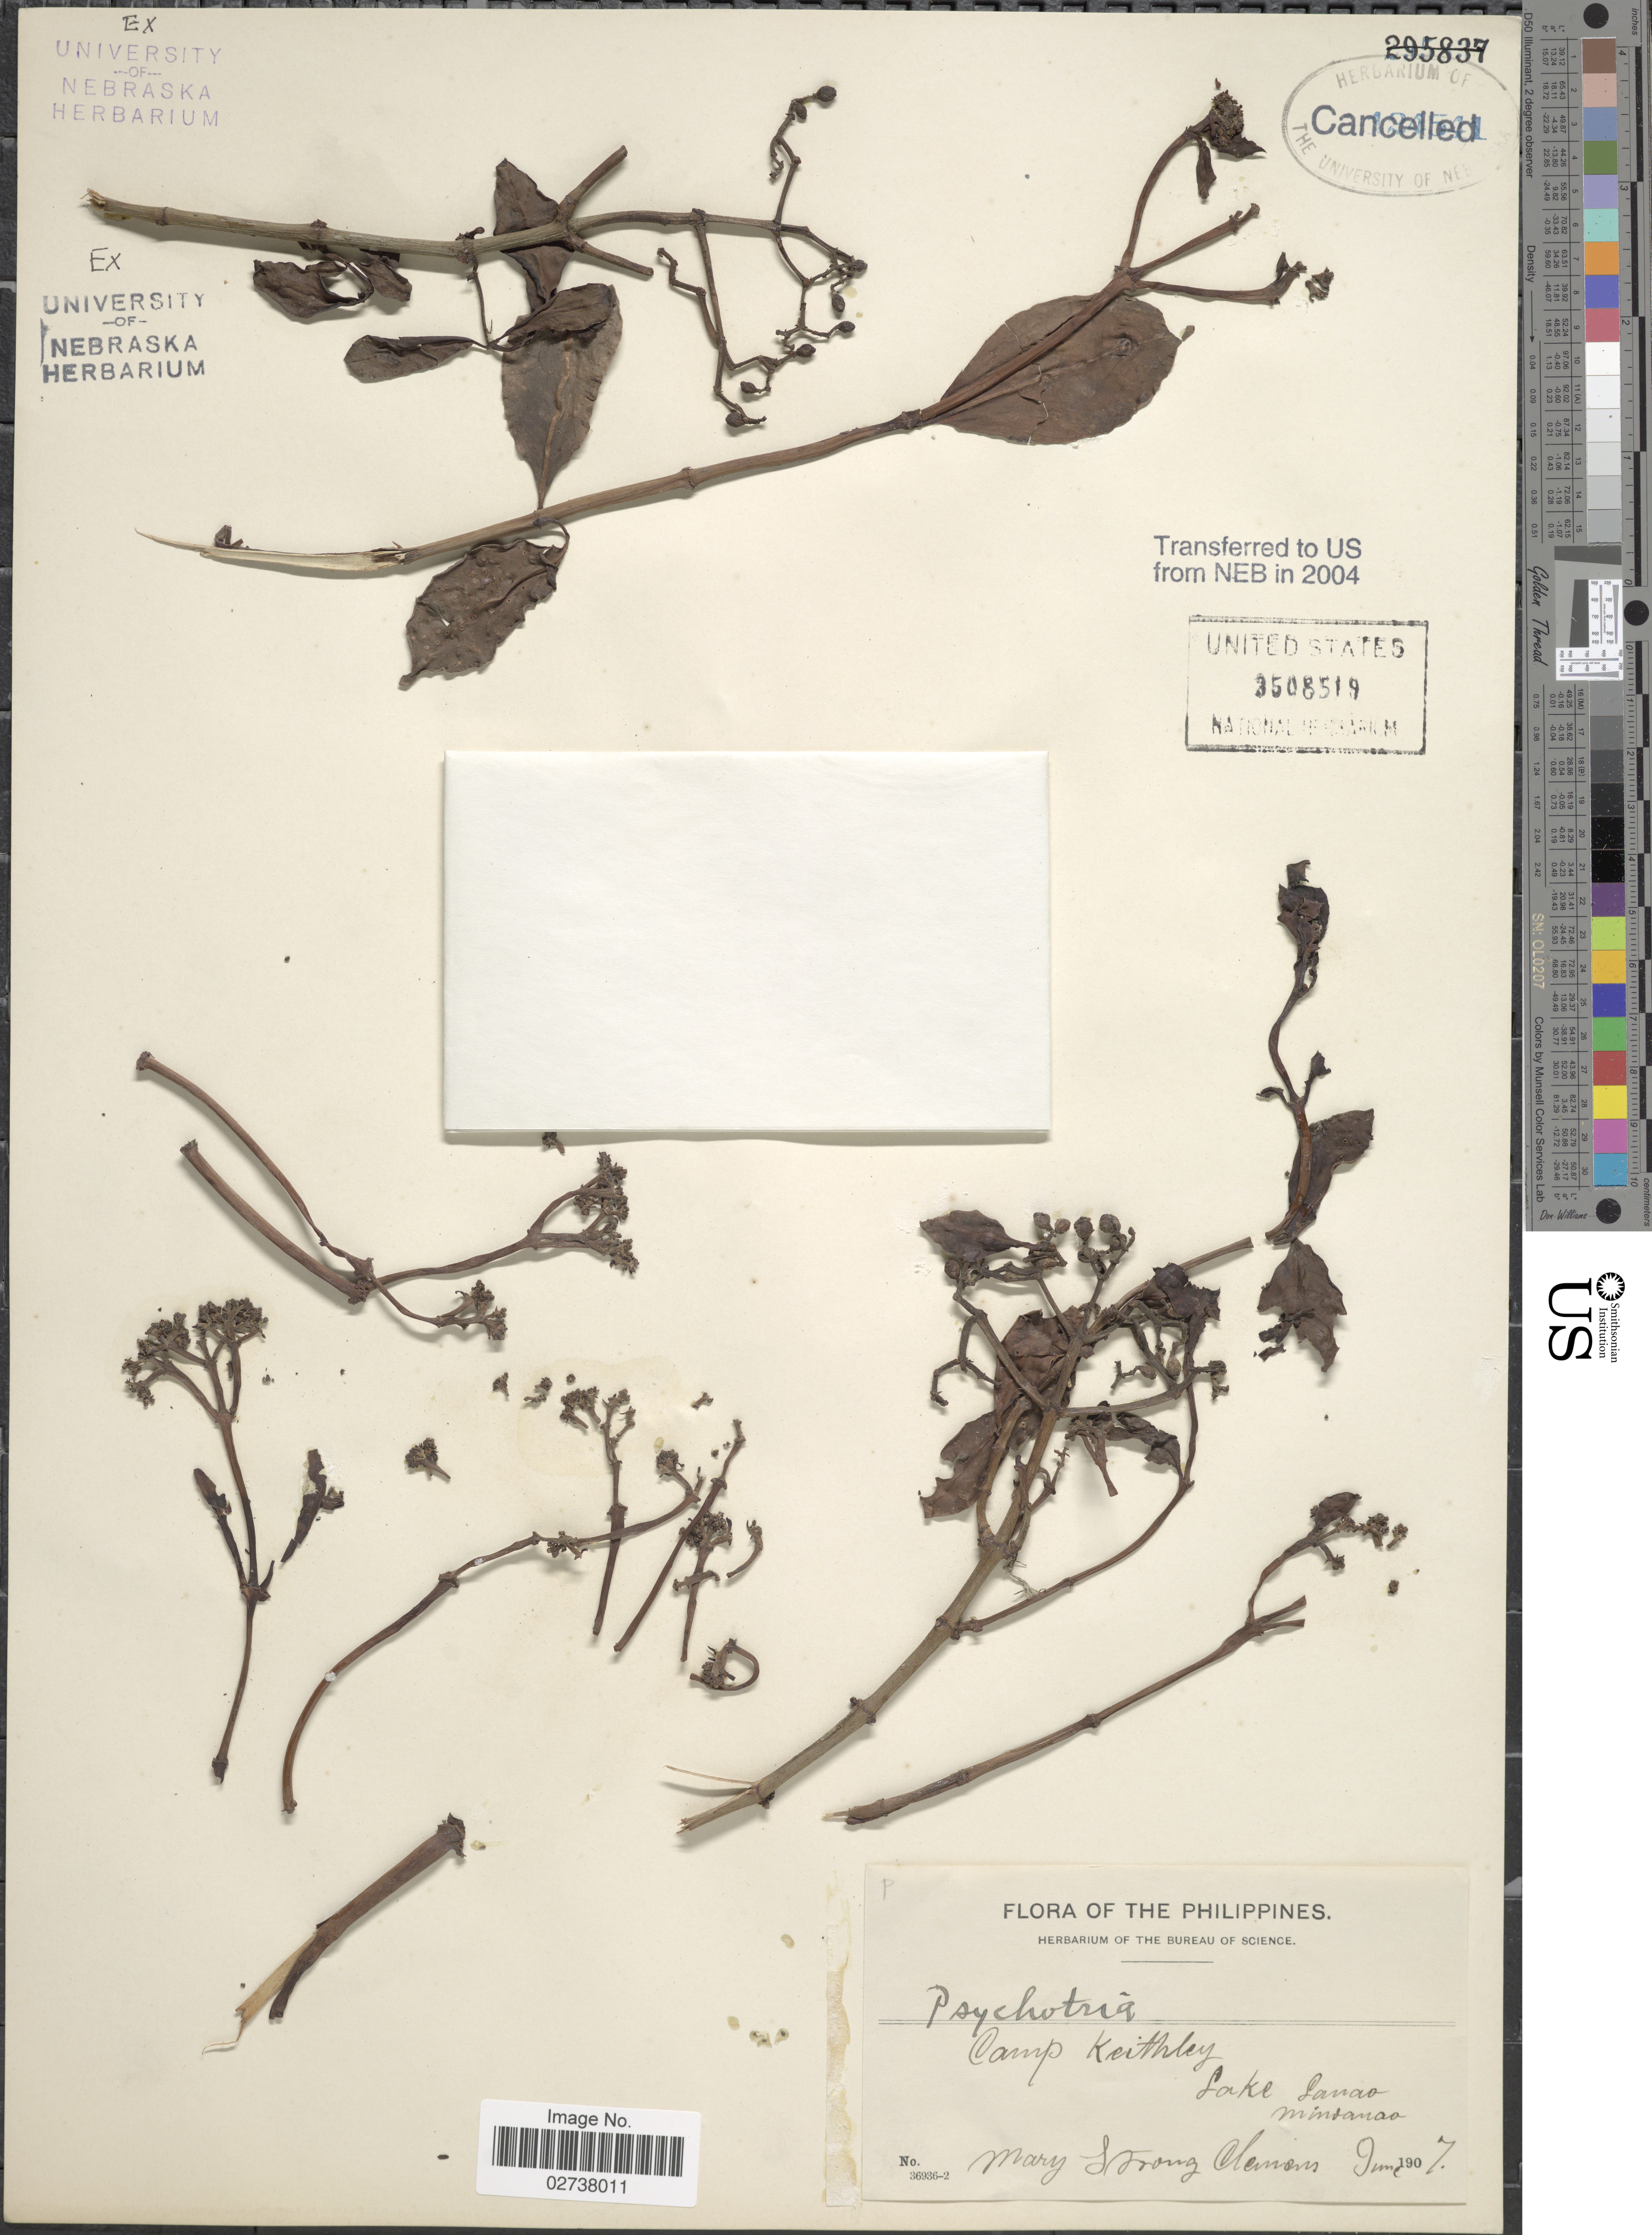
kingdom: Plantae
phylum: Tracheophyta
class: Magnoliopsida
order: Gentianales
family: Rubiaceae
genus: Psychotria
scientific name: Psychotria sp.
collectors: M. S. Clemens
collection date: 1907-06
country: Philippines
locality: Camp Keithley, Lake Lanao, Mindanao.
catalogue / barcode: US 3508519